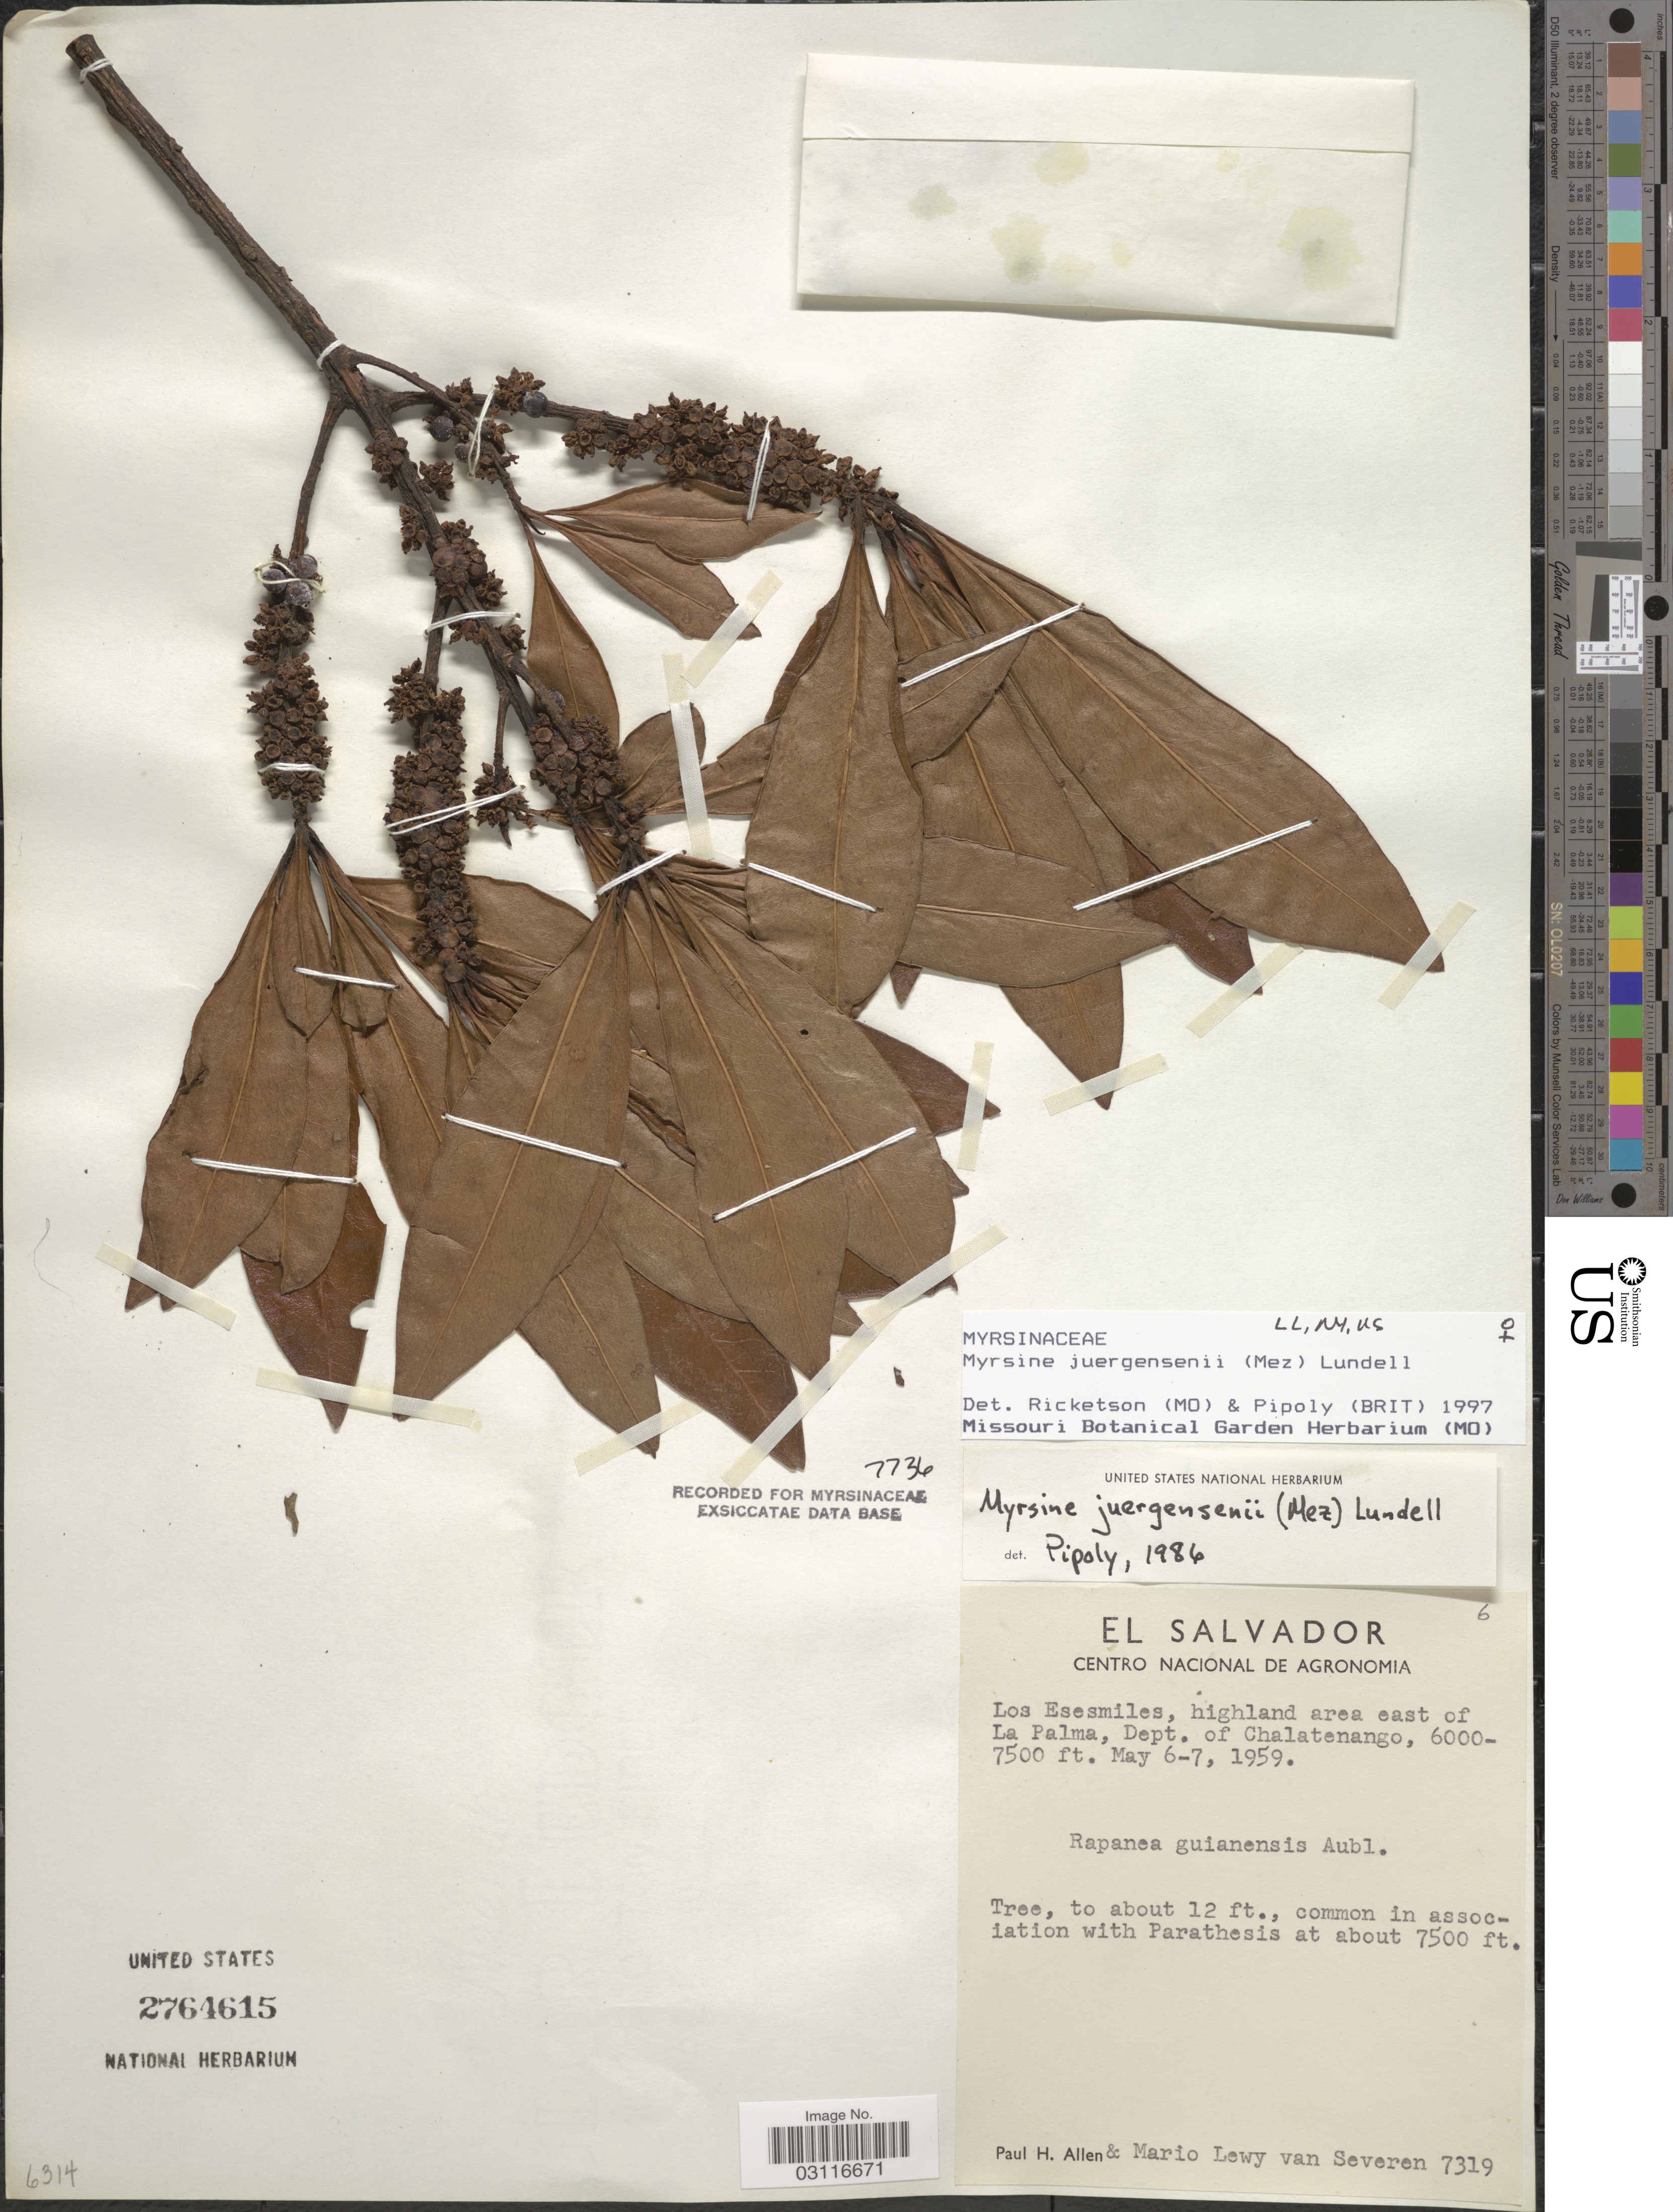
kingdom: Plantae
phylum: Tracheophyta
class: Magnoliopsida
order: Ericales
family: Primulaceae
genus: Myrsine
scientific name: Myrsine juergensenii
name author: (Mez) Lundell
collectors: P. H. Allen & M. Van Severen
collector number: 7319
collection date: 1959-05-06/1959-05-07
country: El Salvador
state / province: Chalatenango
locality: Los Esesmiles, highland area east of La Palma, Dept. of Chalatenango.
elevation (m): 1829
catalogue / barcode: US 2764615